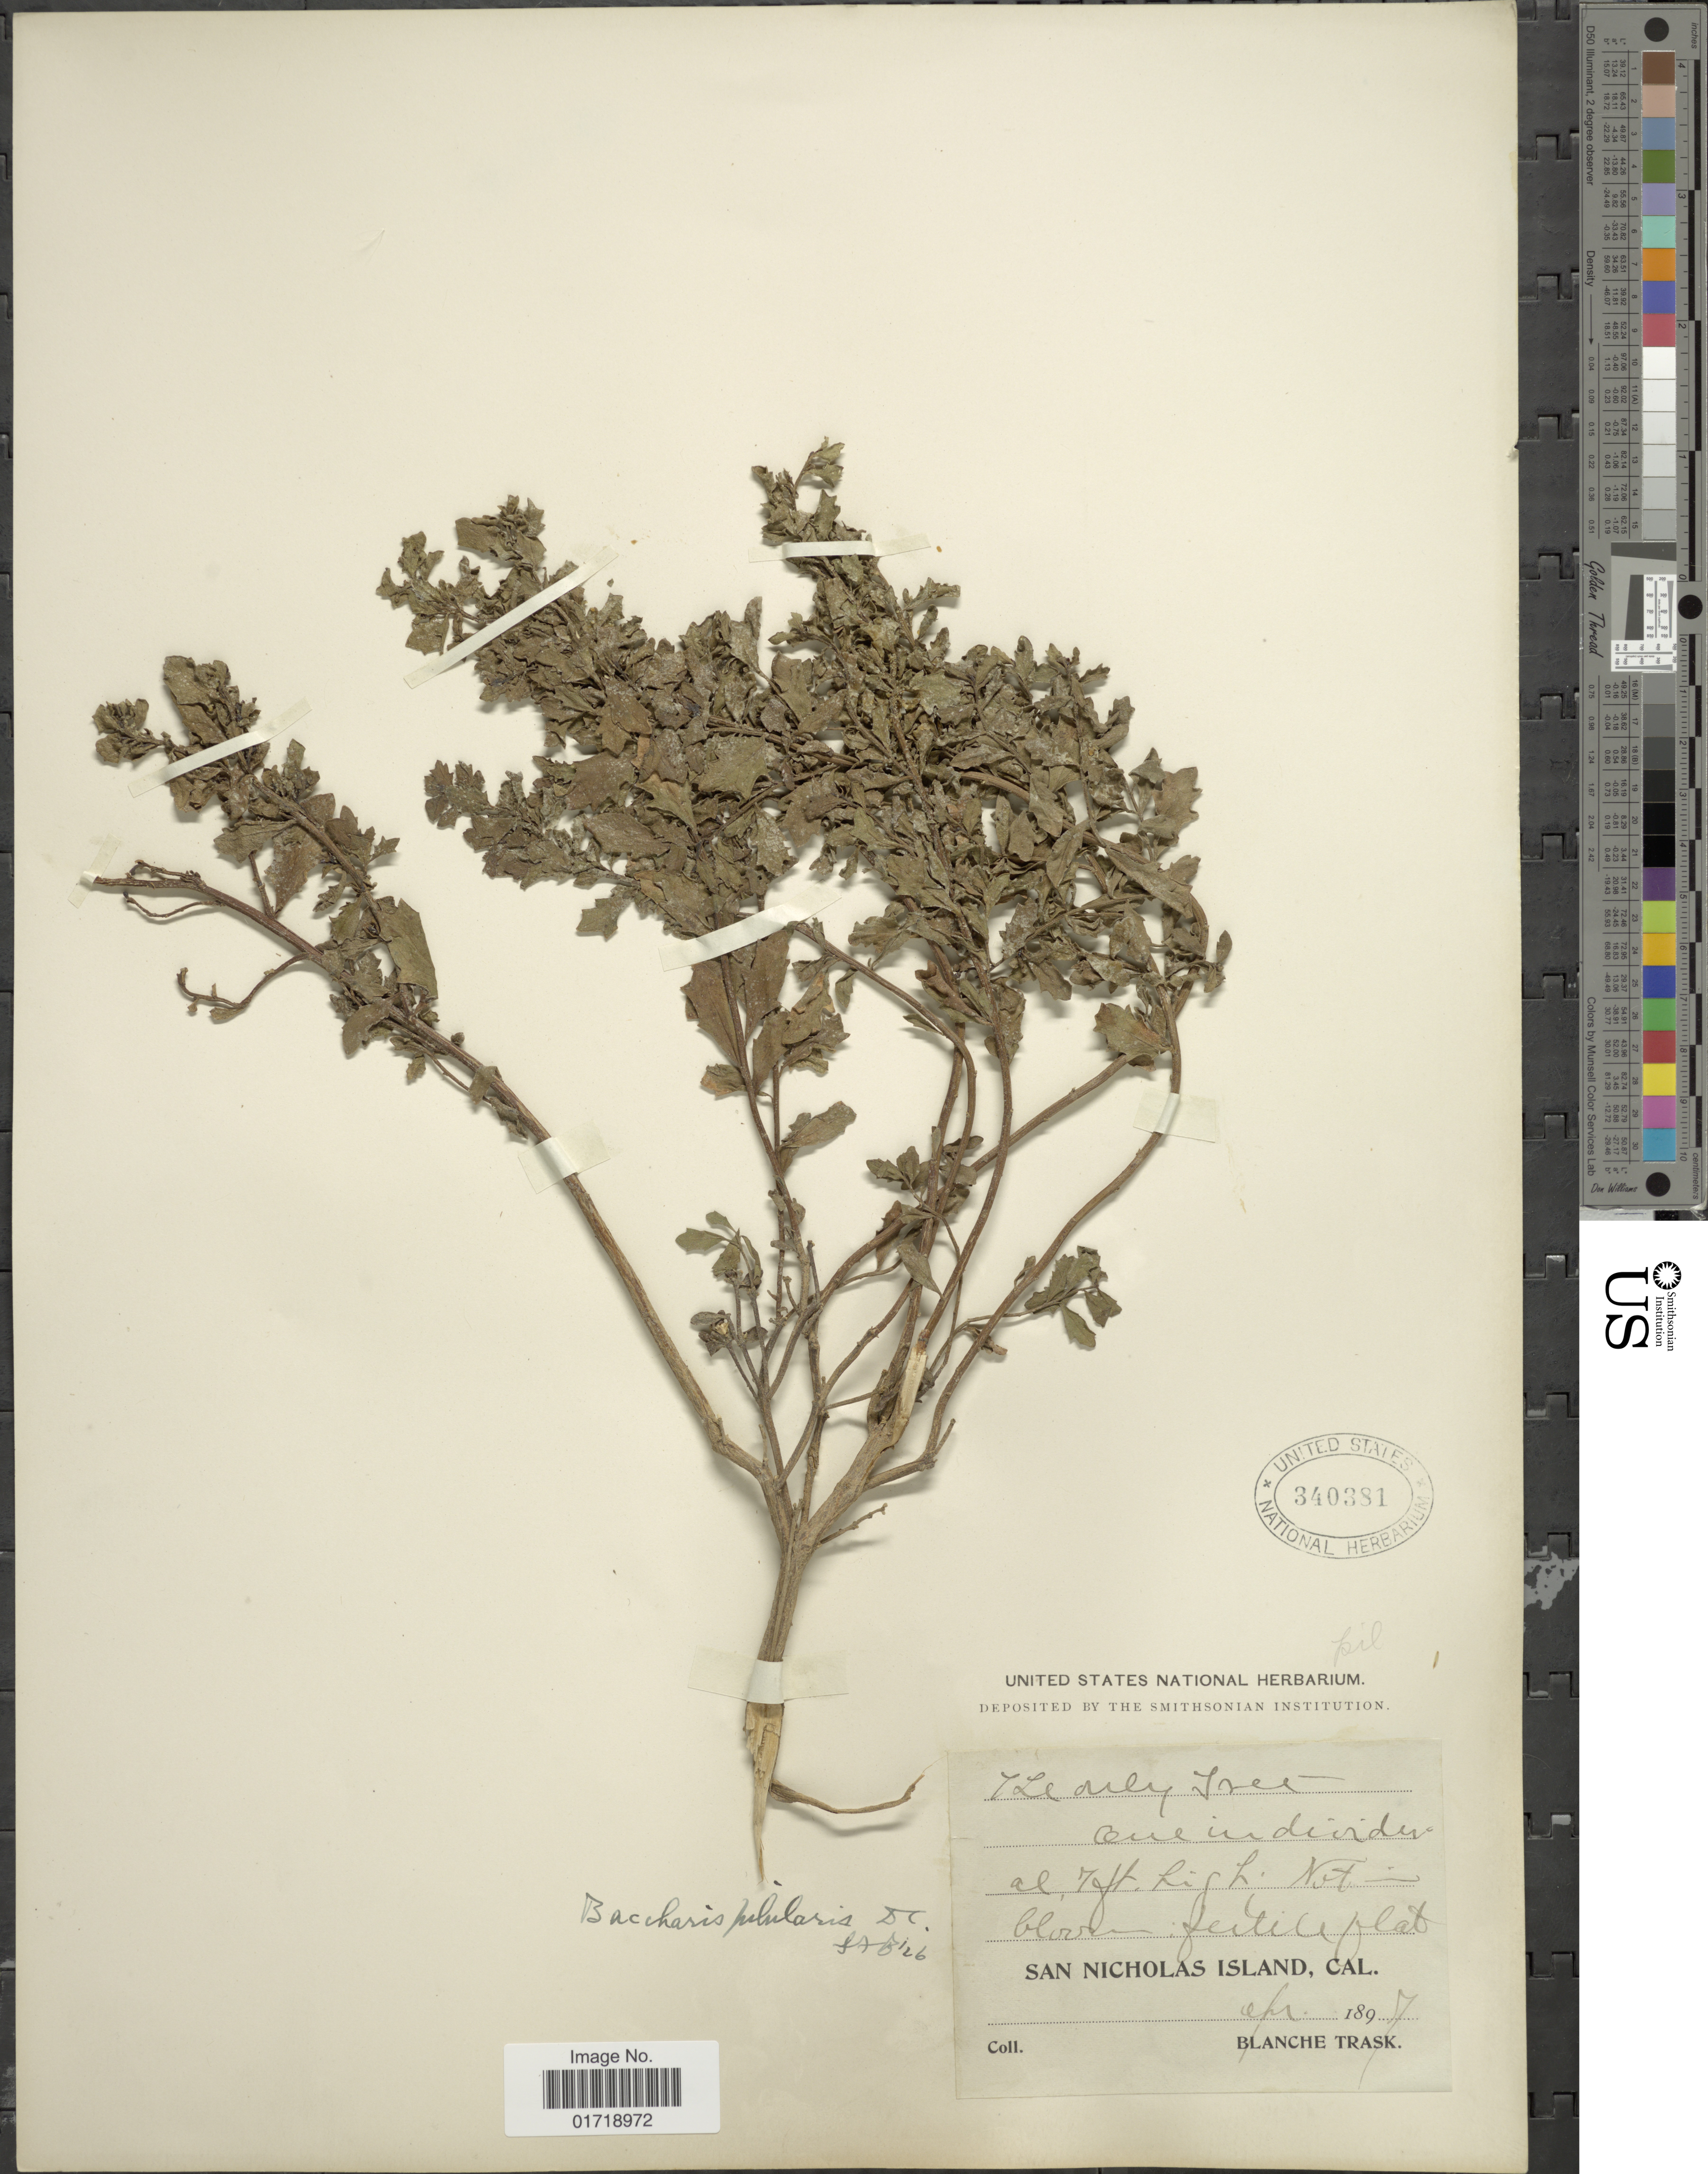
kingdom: Plantae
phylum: Tracheophyta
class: Magnoliopsida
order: Asterales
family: Asteraceae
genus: Baccharis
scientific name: Baccharis pilularis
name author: DC.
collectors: B. Trask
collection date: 1897-04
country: United States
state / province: California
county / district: Ventura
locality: San Nicholas Island, Cal.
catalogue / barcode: US 340381